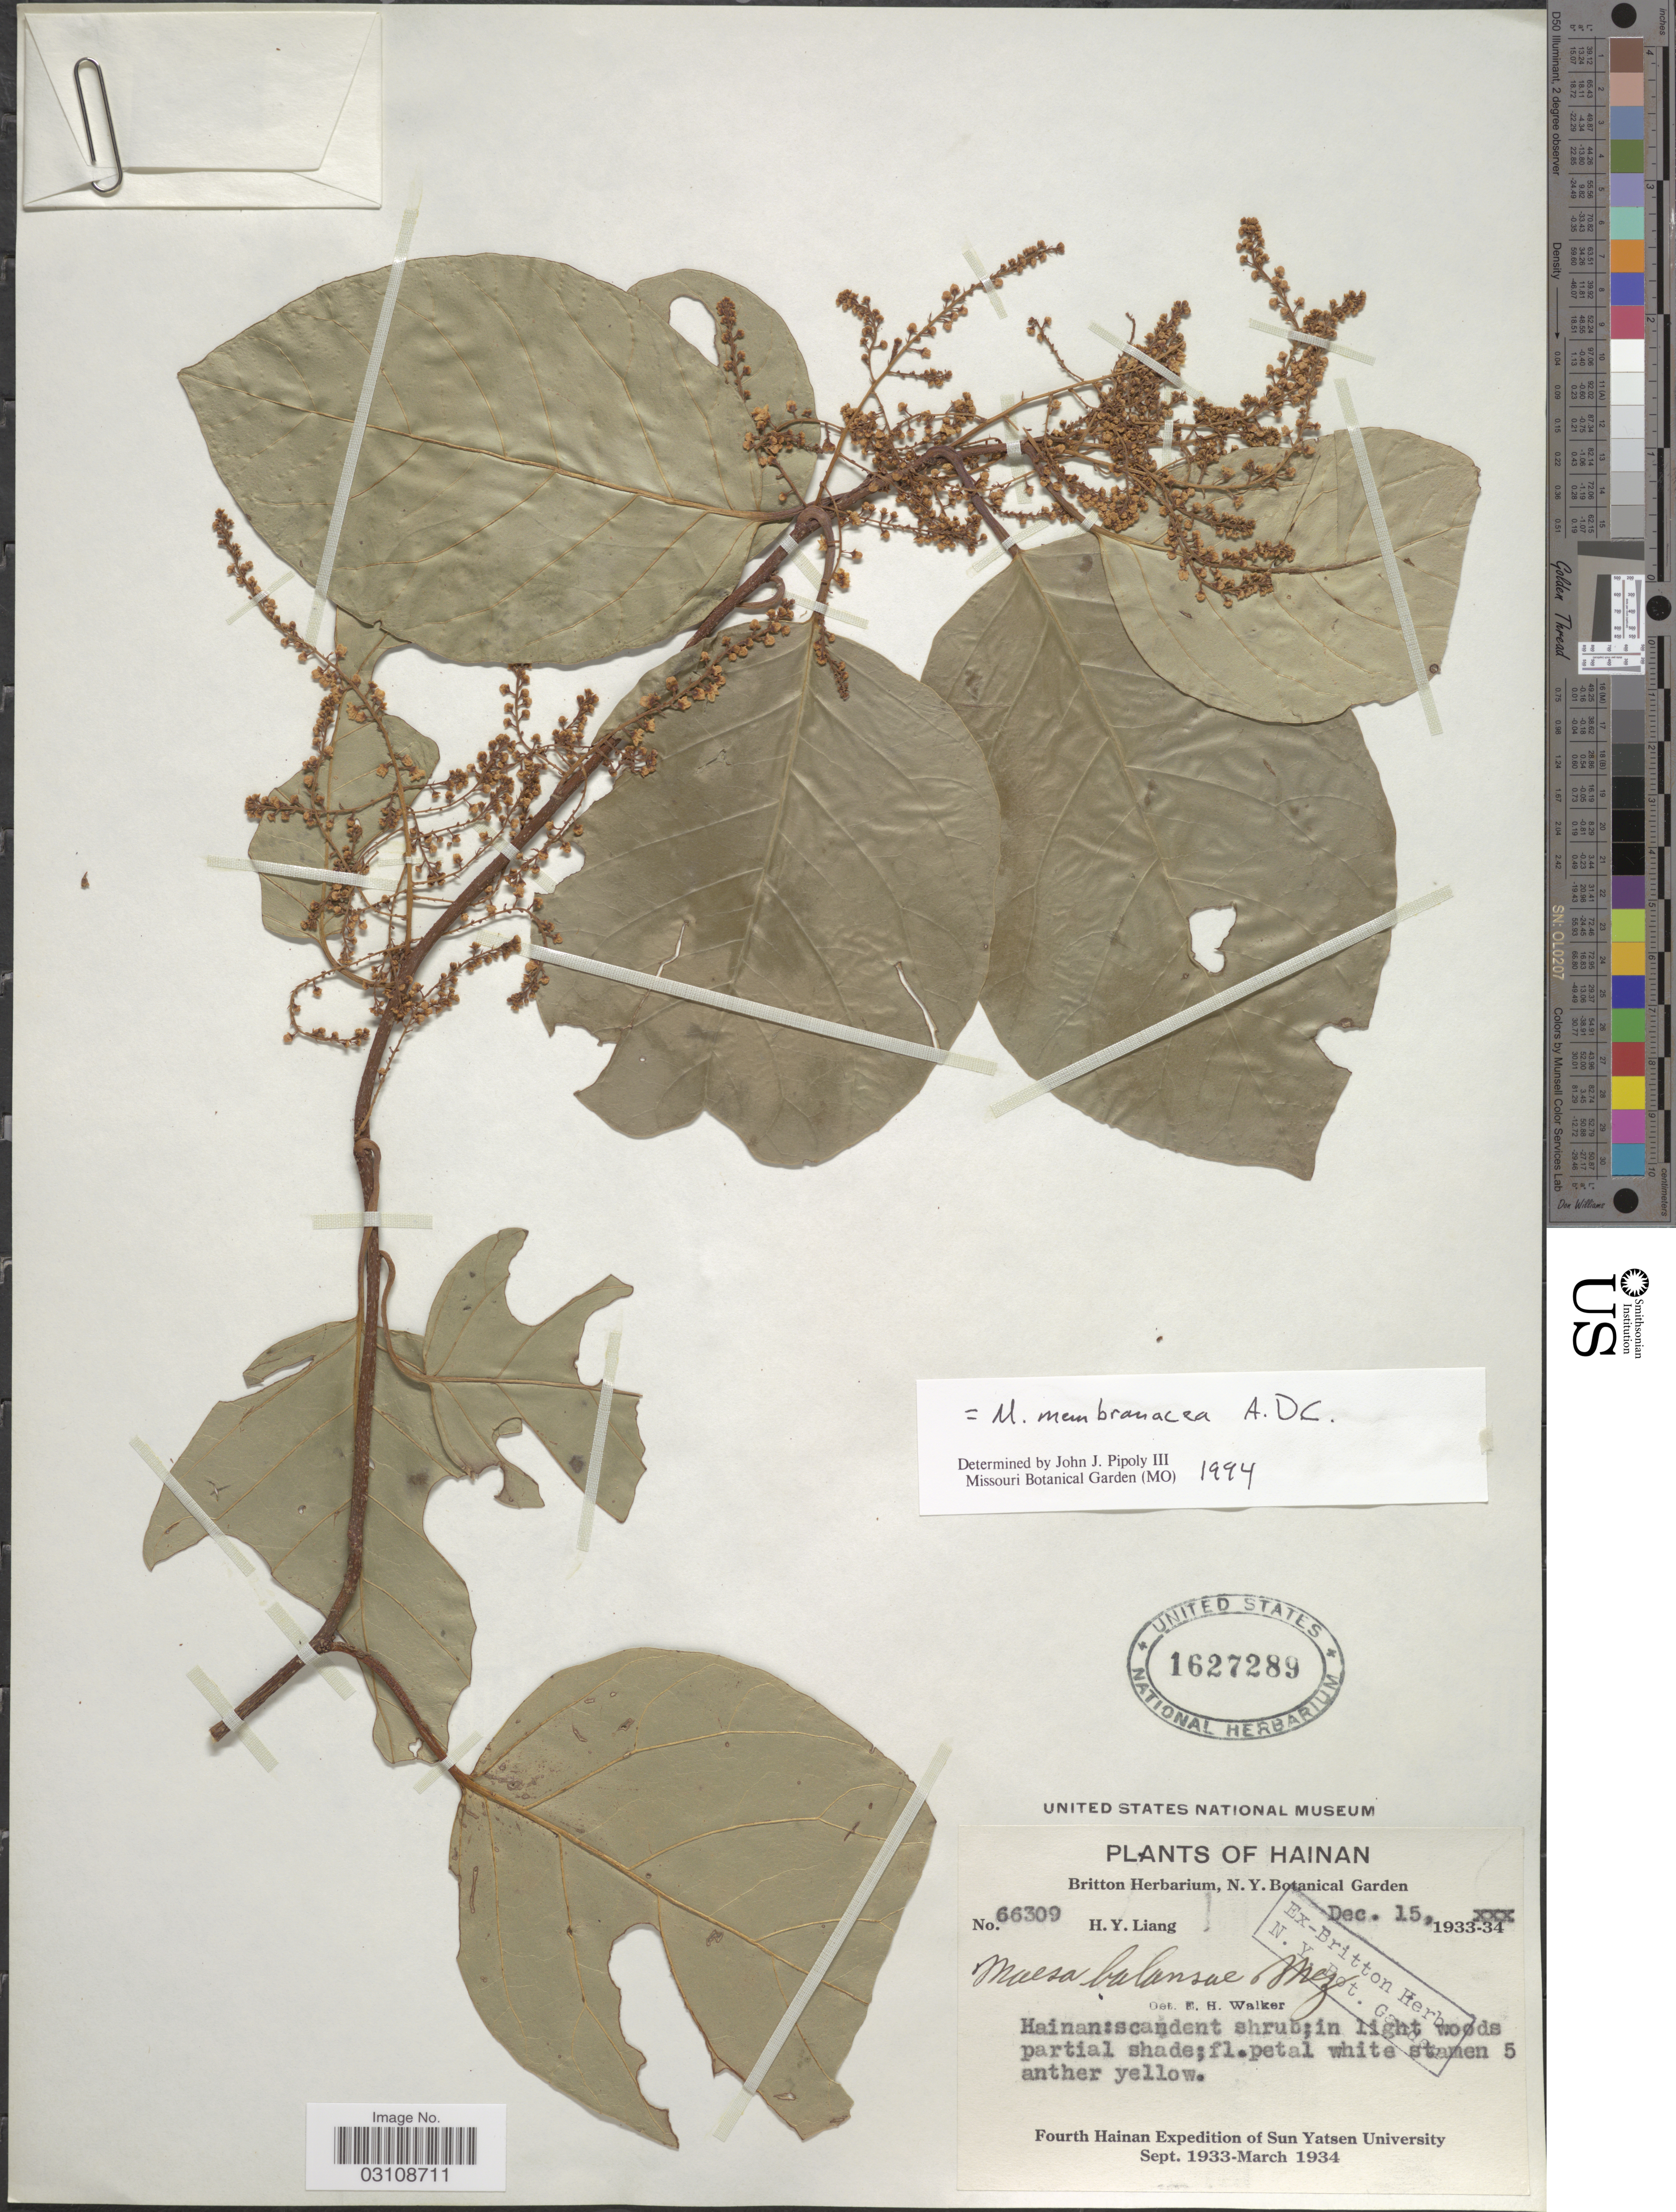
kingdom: Plantae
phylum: Tracheophyta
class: Magnoliopsida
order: Ericales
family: Primulaceae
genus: Maesa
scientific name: Maesa membranacea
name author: A. DC.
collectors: H. Y. Liang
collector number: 66309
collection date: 1933-12-15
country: China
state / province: Hainan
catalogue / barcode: US 1627289